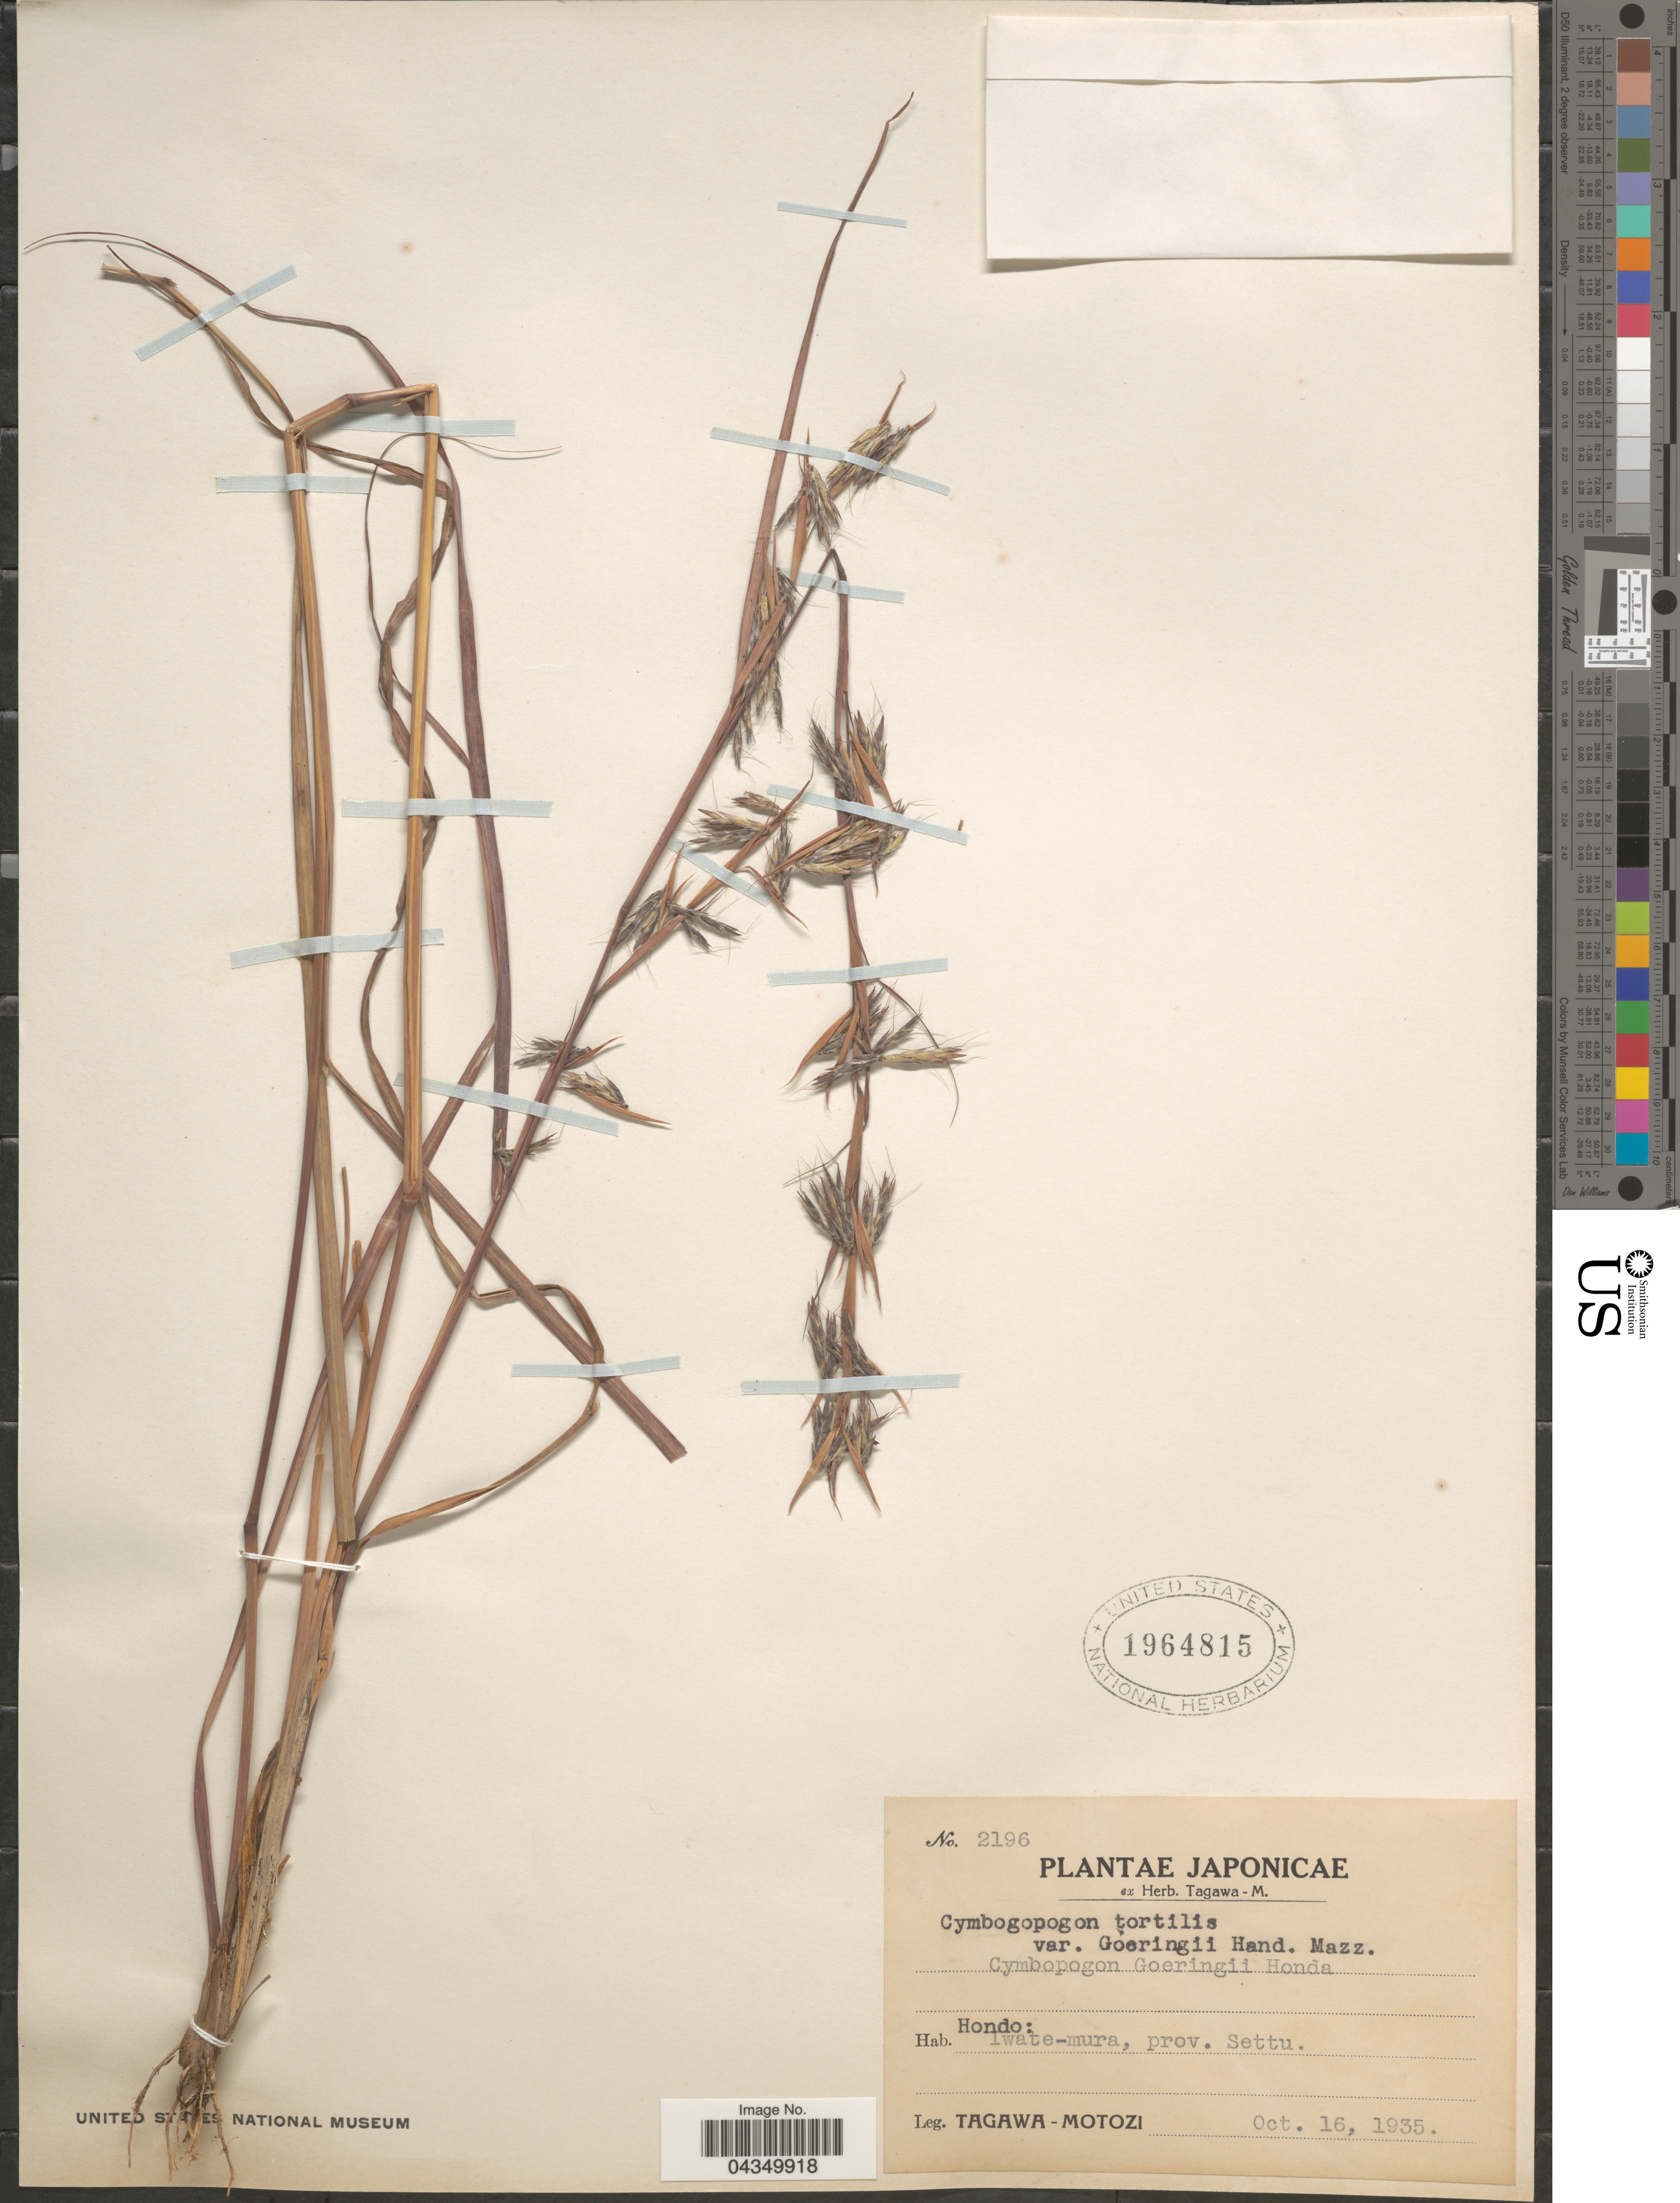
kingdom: Plantae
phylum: Tracheophyta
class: Liliopsida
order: Poales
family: Poaceae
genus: Cymbopogon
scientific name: Cymbopogon goeringii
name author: A. Camus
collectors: M. Tagawa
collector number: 2196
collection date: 1935-10-16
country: Japan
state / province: Iwate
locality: Hondo: Iwate-mura, prov. Settu.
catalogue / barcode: US 1964815